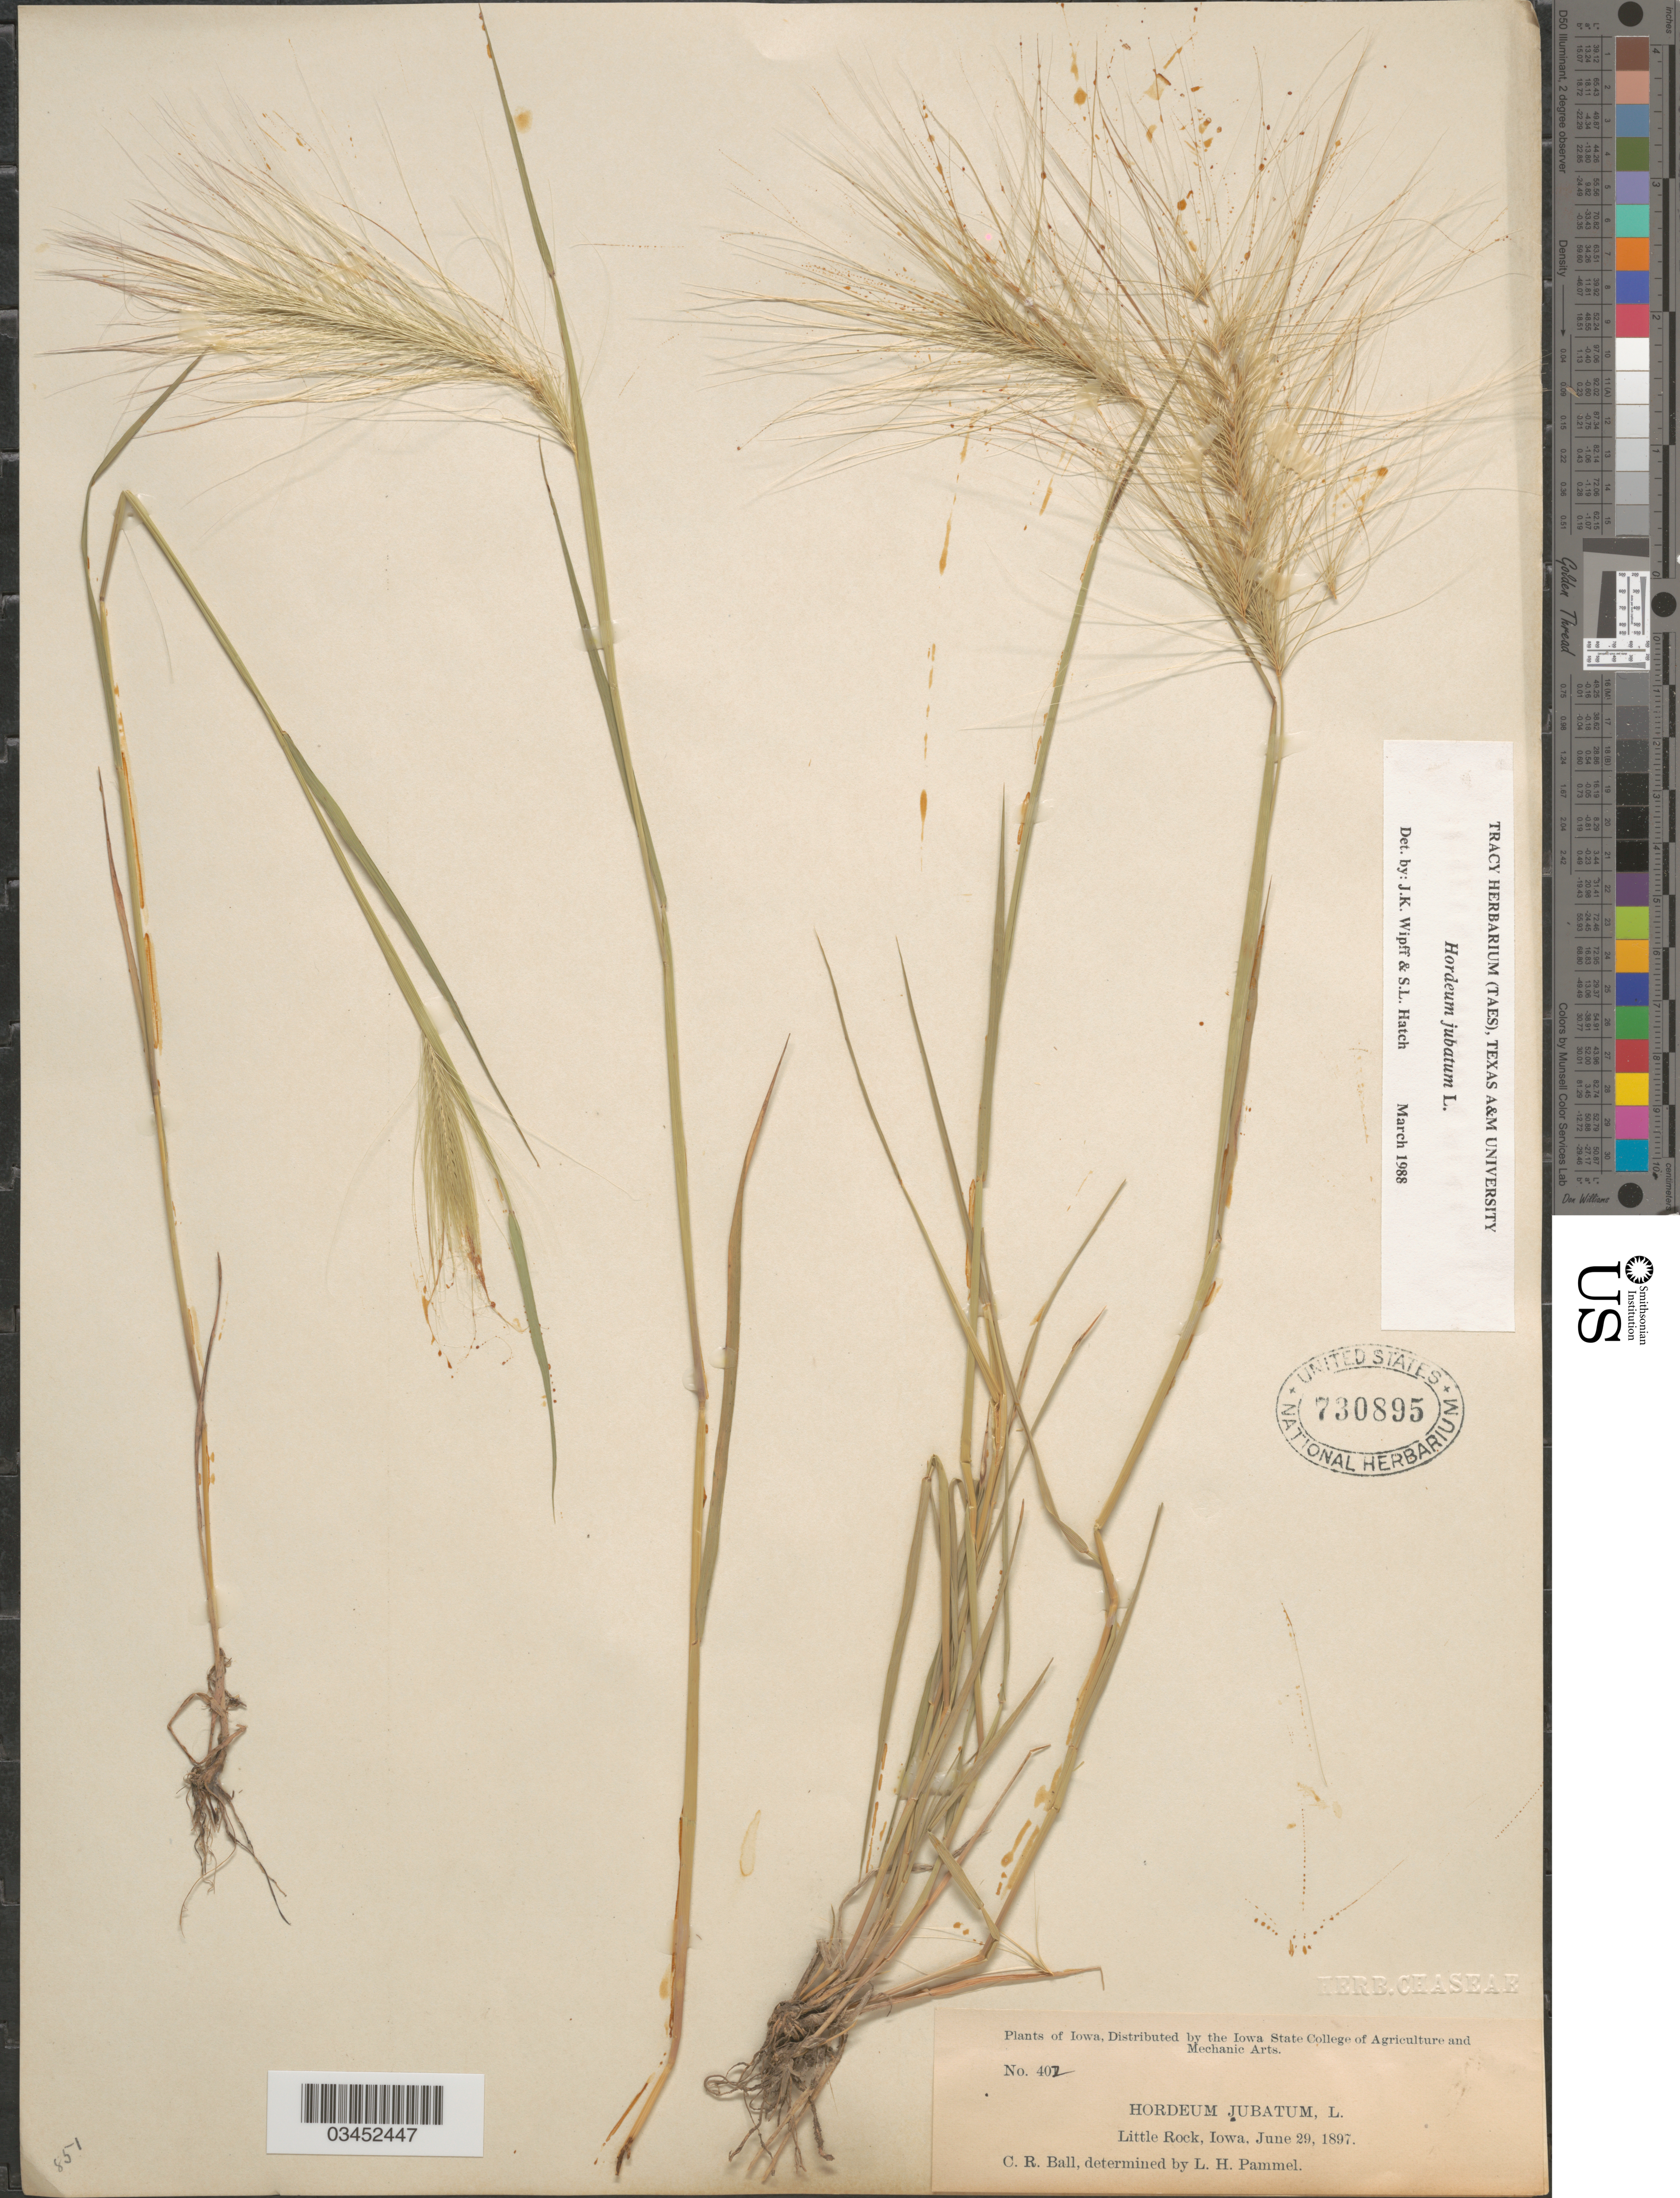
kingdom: Plantae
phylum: Tracheophyta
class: Liliopsida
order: Poales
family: Poaceae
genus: Hordeum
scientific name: Hordeum jubatum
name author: L.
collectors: C. R. Ball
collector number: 402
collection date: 1897-06-29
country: United States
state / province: Iowa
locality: Little Rock.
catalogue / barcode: US 730895